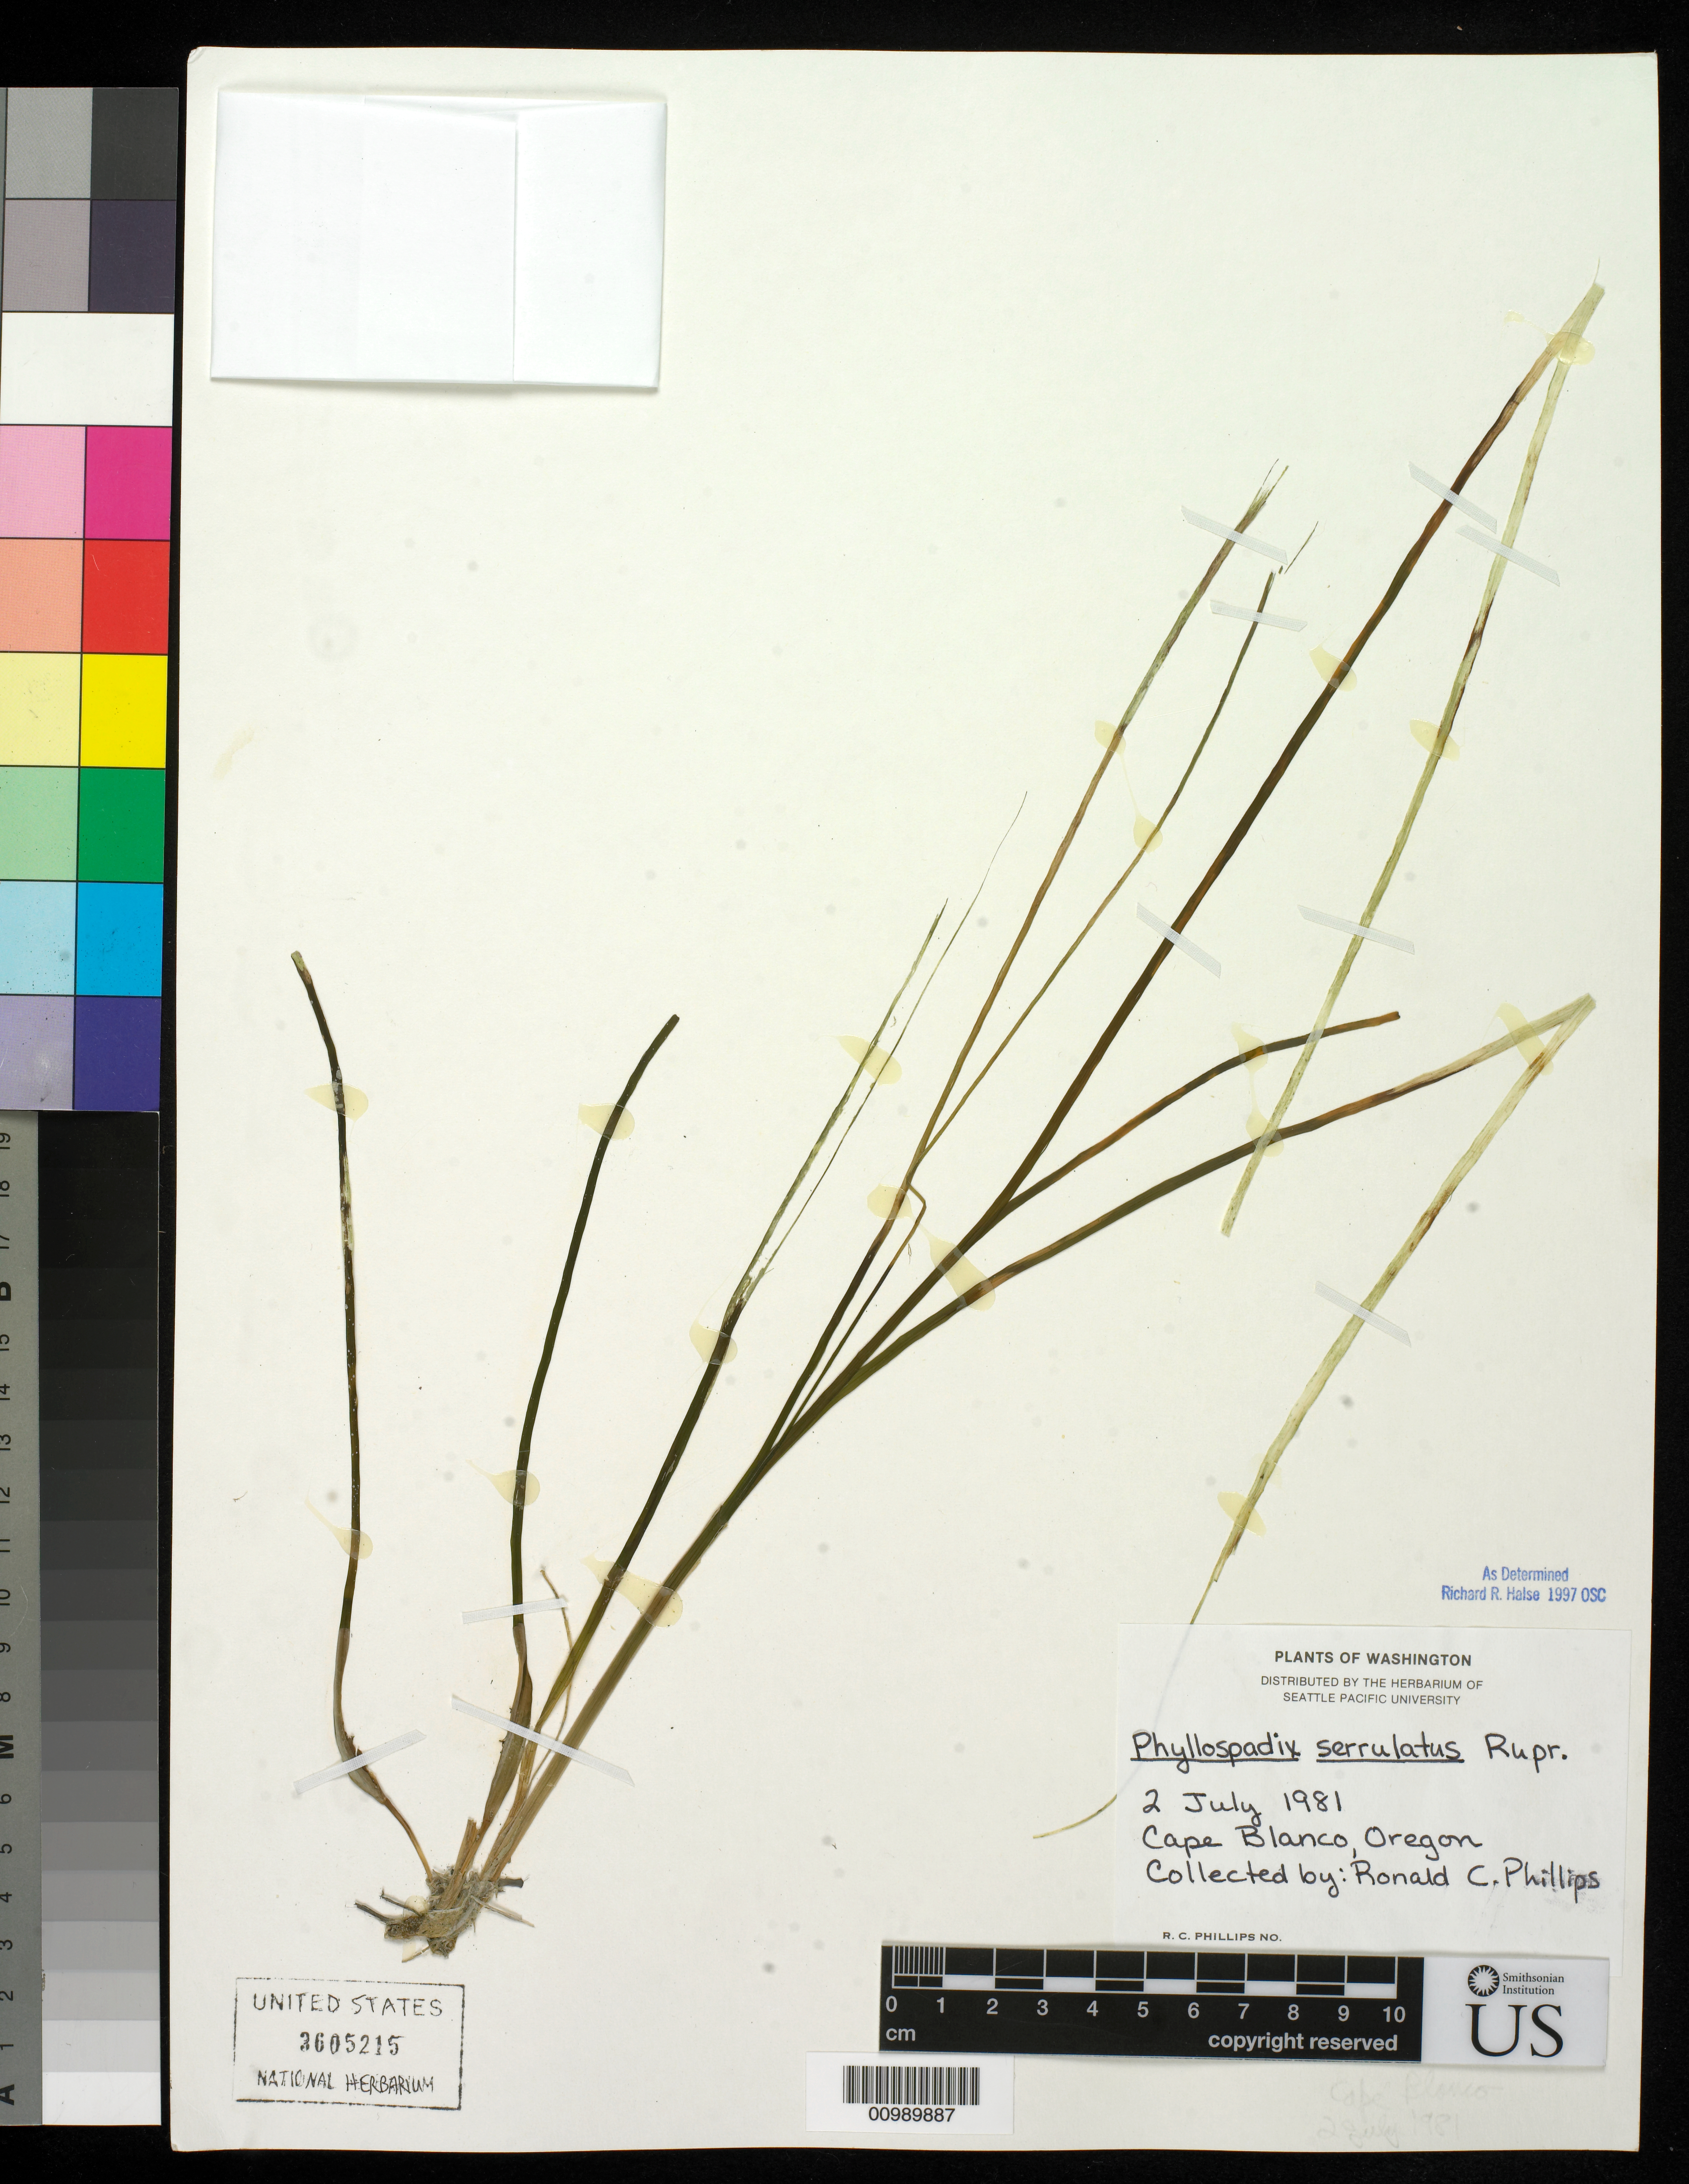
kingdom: Plantae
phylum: Tracheophyta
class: Liliopsida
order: Alismatales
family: Zosteraceae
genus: Phyllospadix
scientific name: Phyllospadix serrulatus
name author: Rupr.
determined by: Halse, R. R.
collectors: R. C. Phillips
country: United States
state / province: Oregon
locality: Cape Blanco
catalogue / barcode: US 3605215